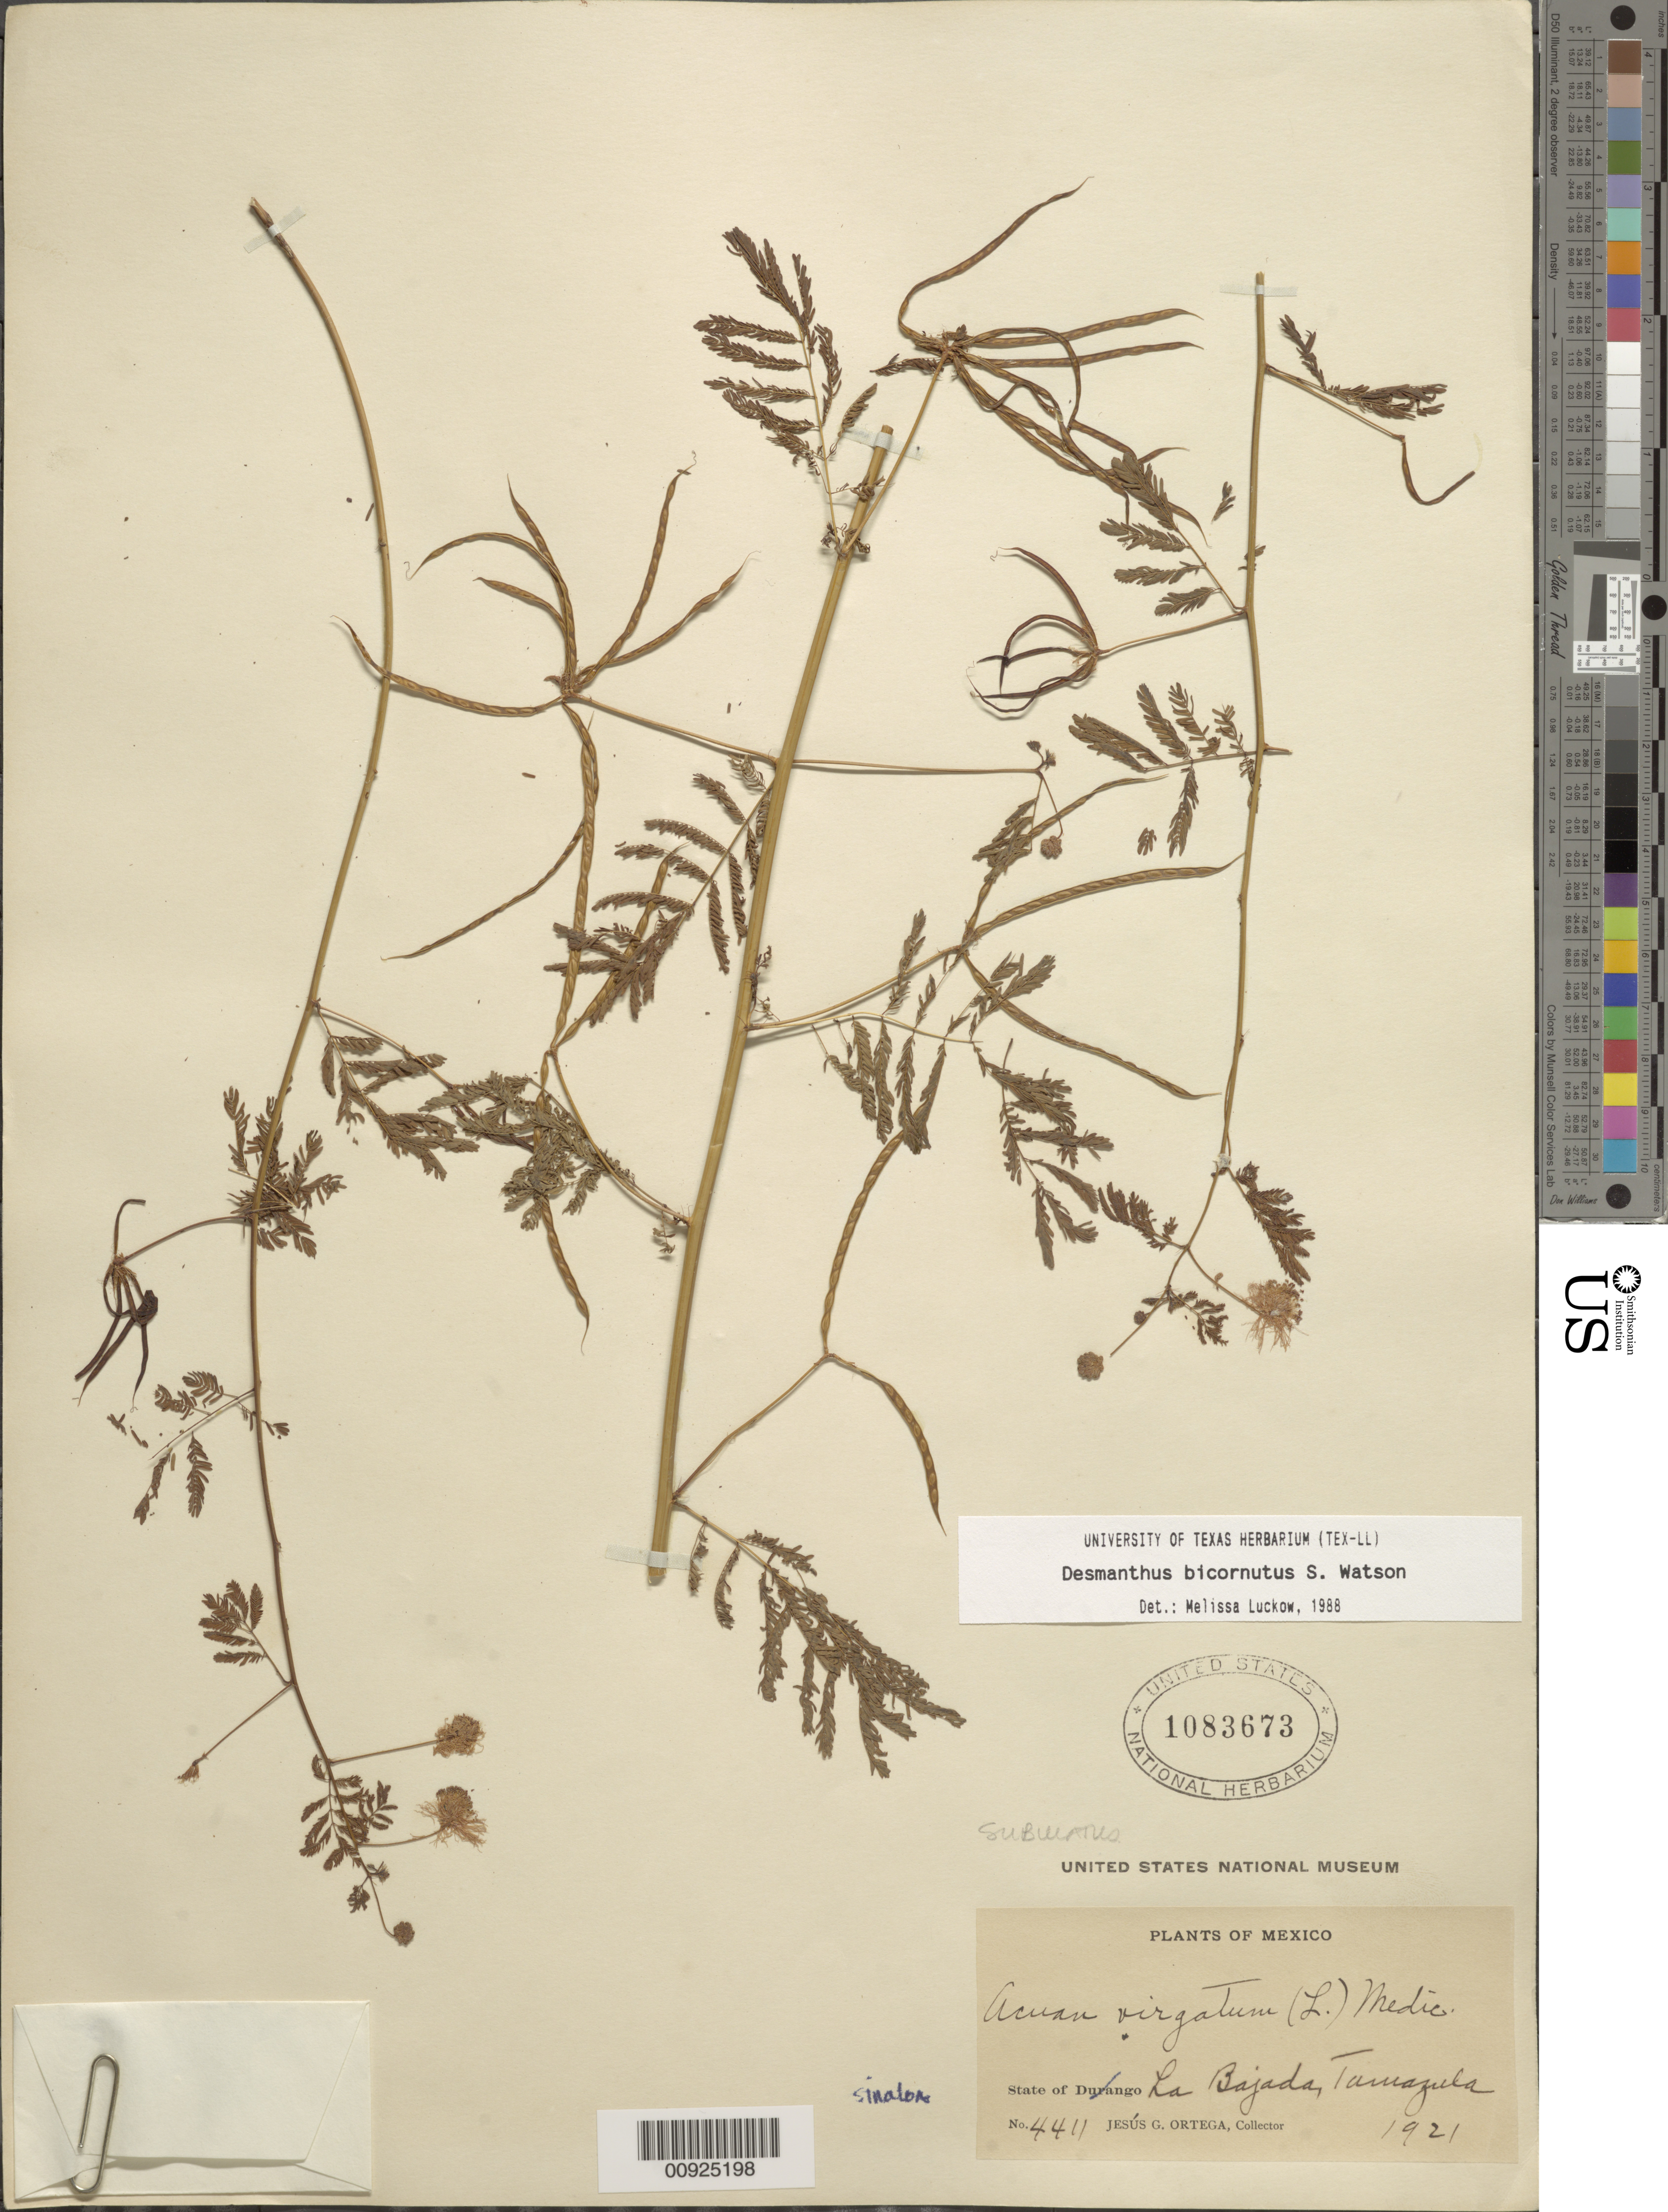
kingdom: Plantae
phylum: Tracheophyta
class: Magnoliopsida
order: Fabales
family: Fabaceae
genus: Desmanthus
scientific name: Desmanthus bicornutus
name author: S. Watson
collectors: J. Ortega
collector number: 4411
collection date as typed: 1921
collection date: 1921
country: Mexico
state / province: Sinaloa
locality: State of Sinaloa: La Bajada, Tamazula.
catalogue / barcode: US 1083673